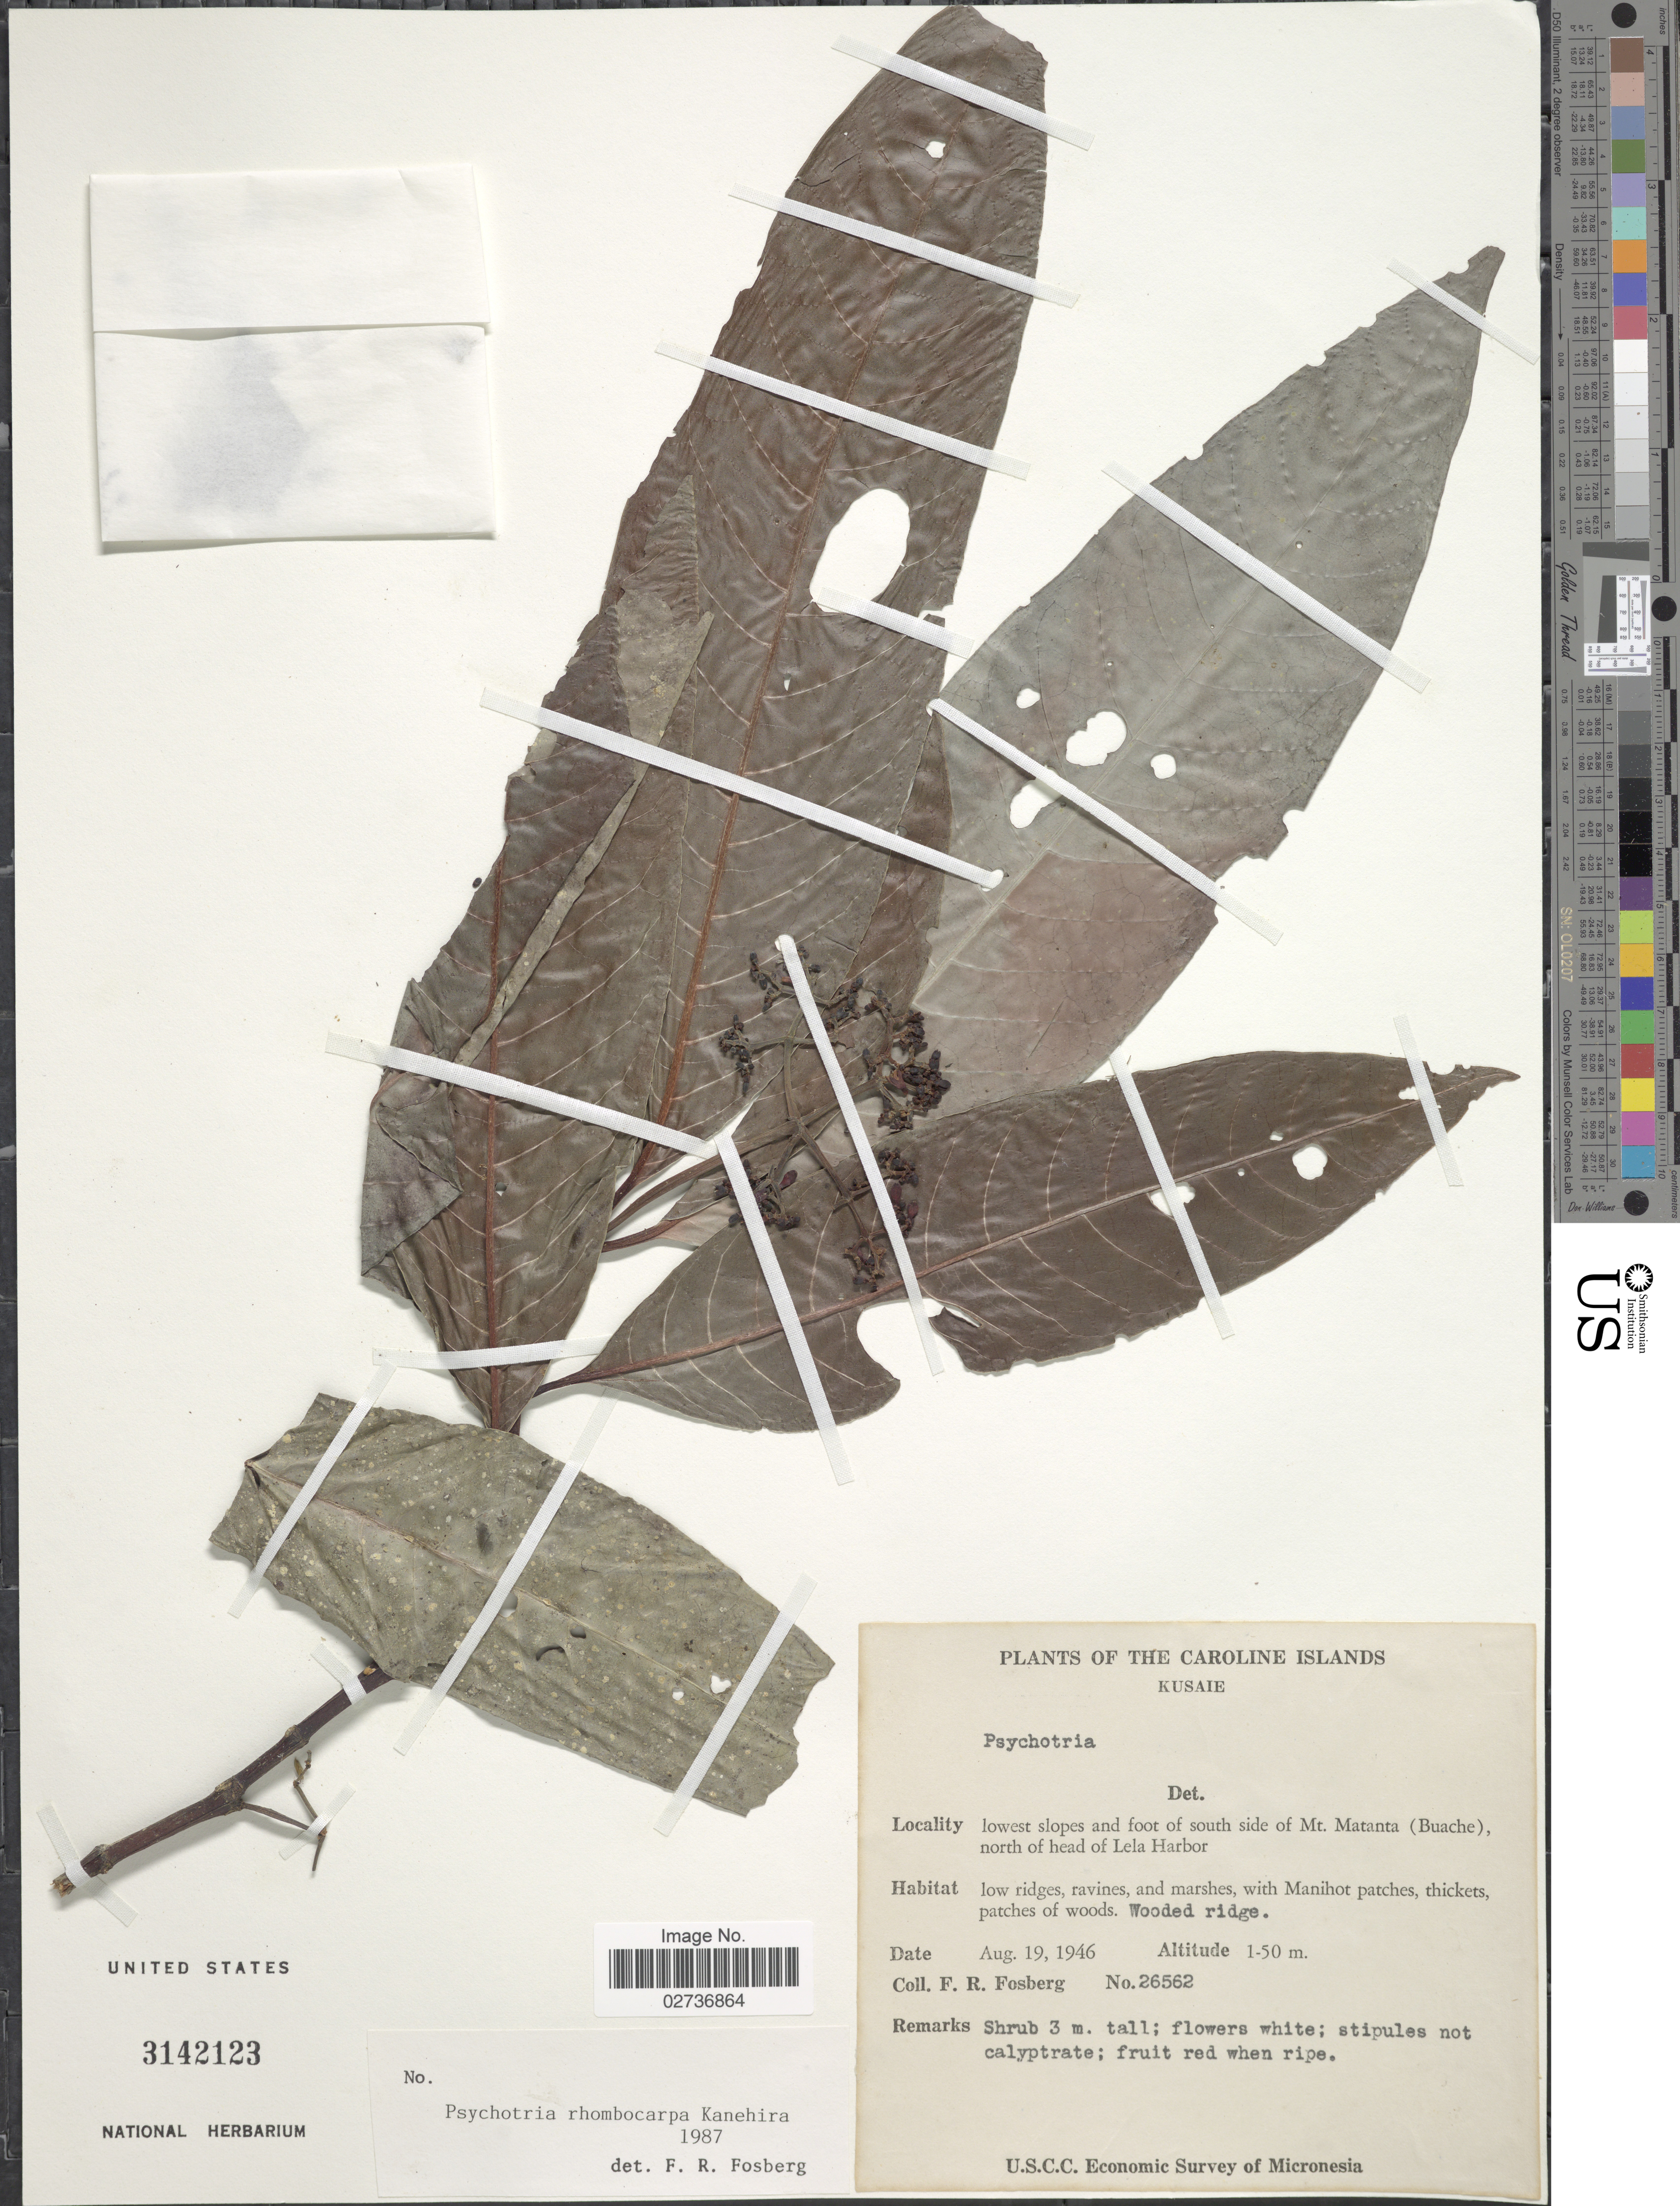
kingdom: Plantae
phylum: Tracheophyta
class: Magnoliopsida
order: Gentianales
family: Rubiaceae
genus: Psychotria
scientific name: Psychotria rhombocarpa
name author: Kaneh.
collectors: F. R. Fosberg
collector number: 26562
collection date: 1946-08-19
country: Micronesia, Federated States of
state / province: Kosrae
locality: Caroline Islands. Kusaie. Lowest slopes and foot of south side of Mt. Matanta (Buache), north of head of Lela Harbor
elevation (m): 1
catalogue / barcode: US 3142123